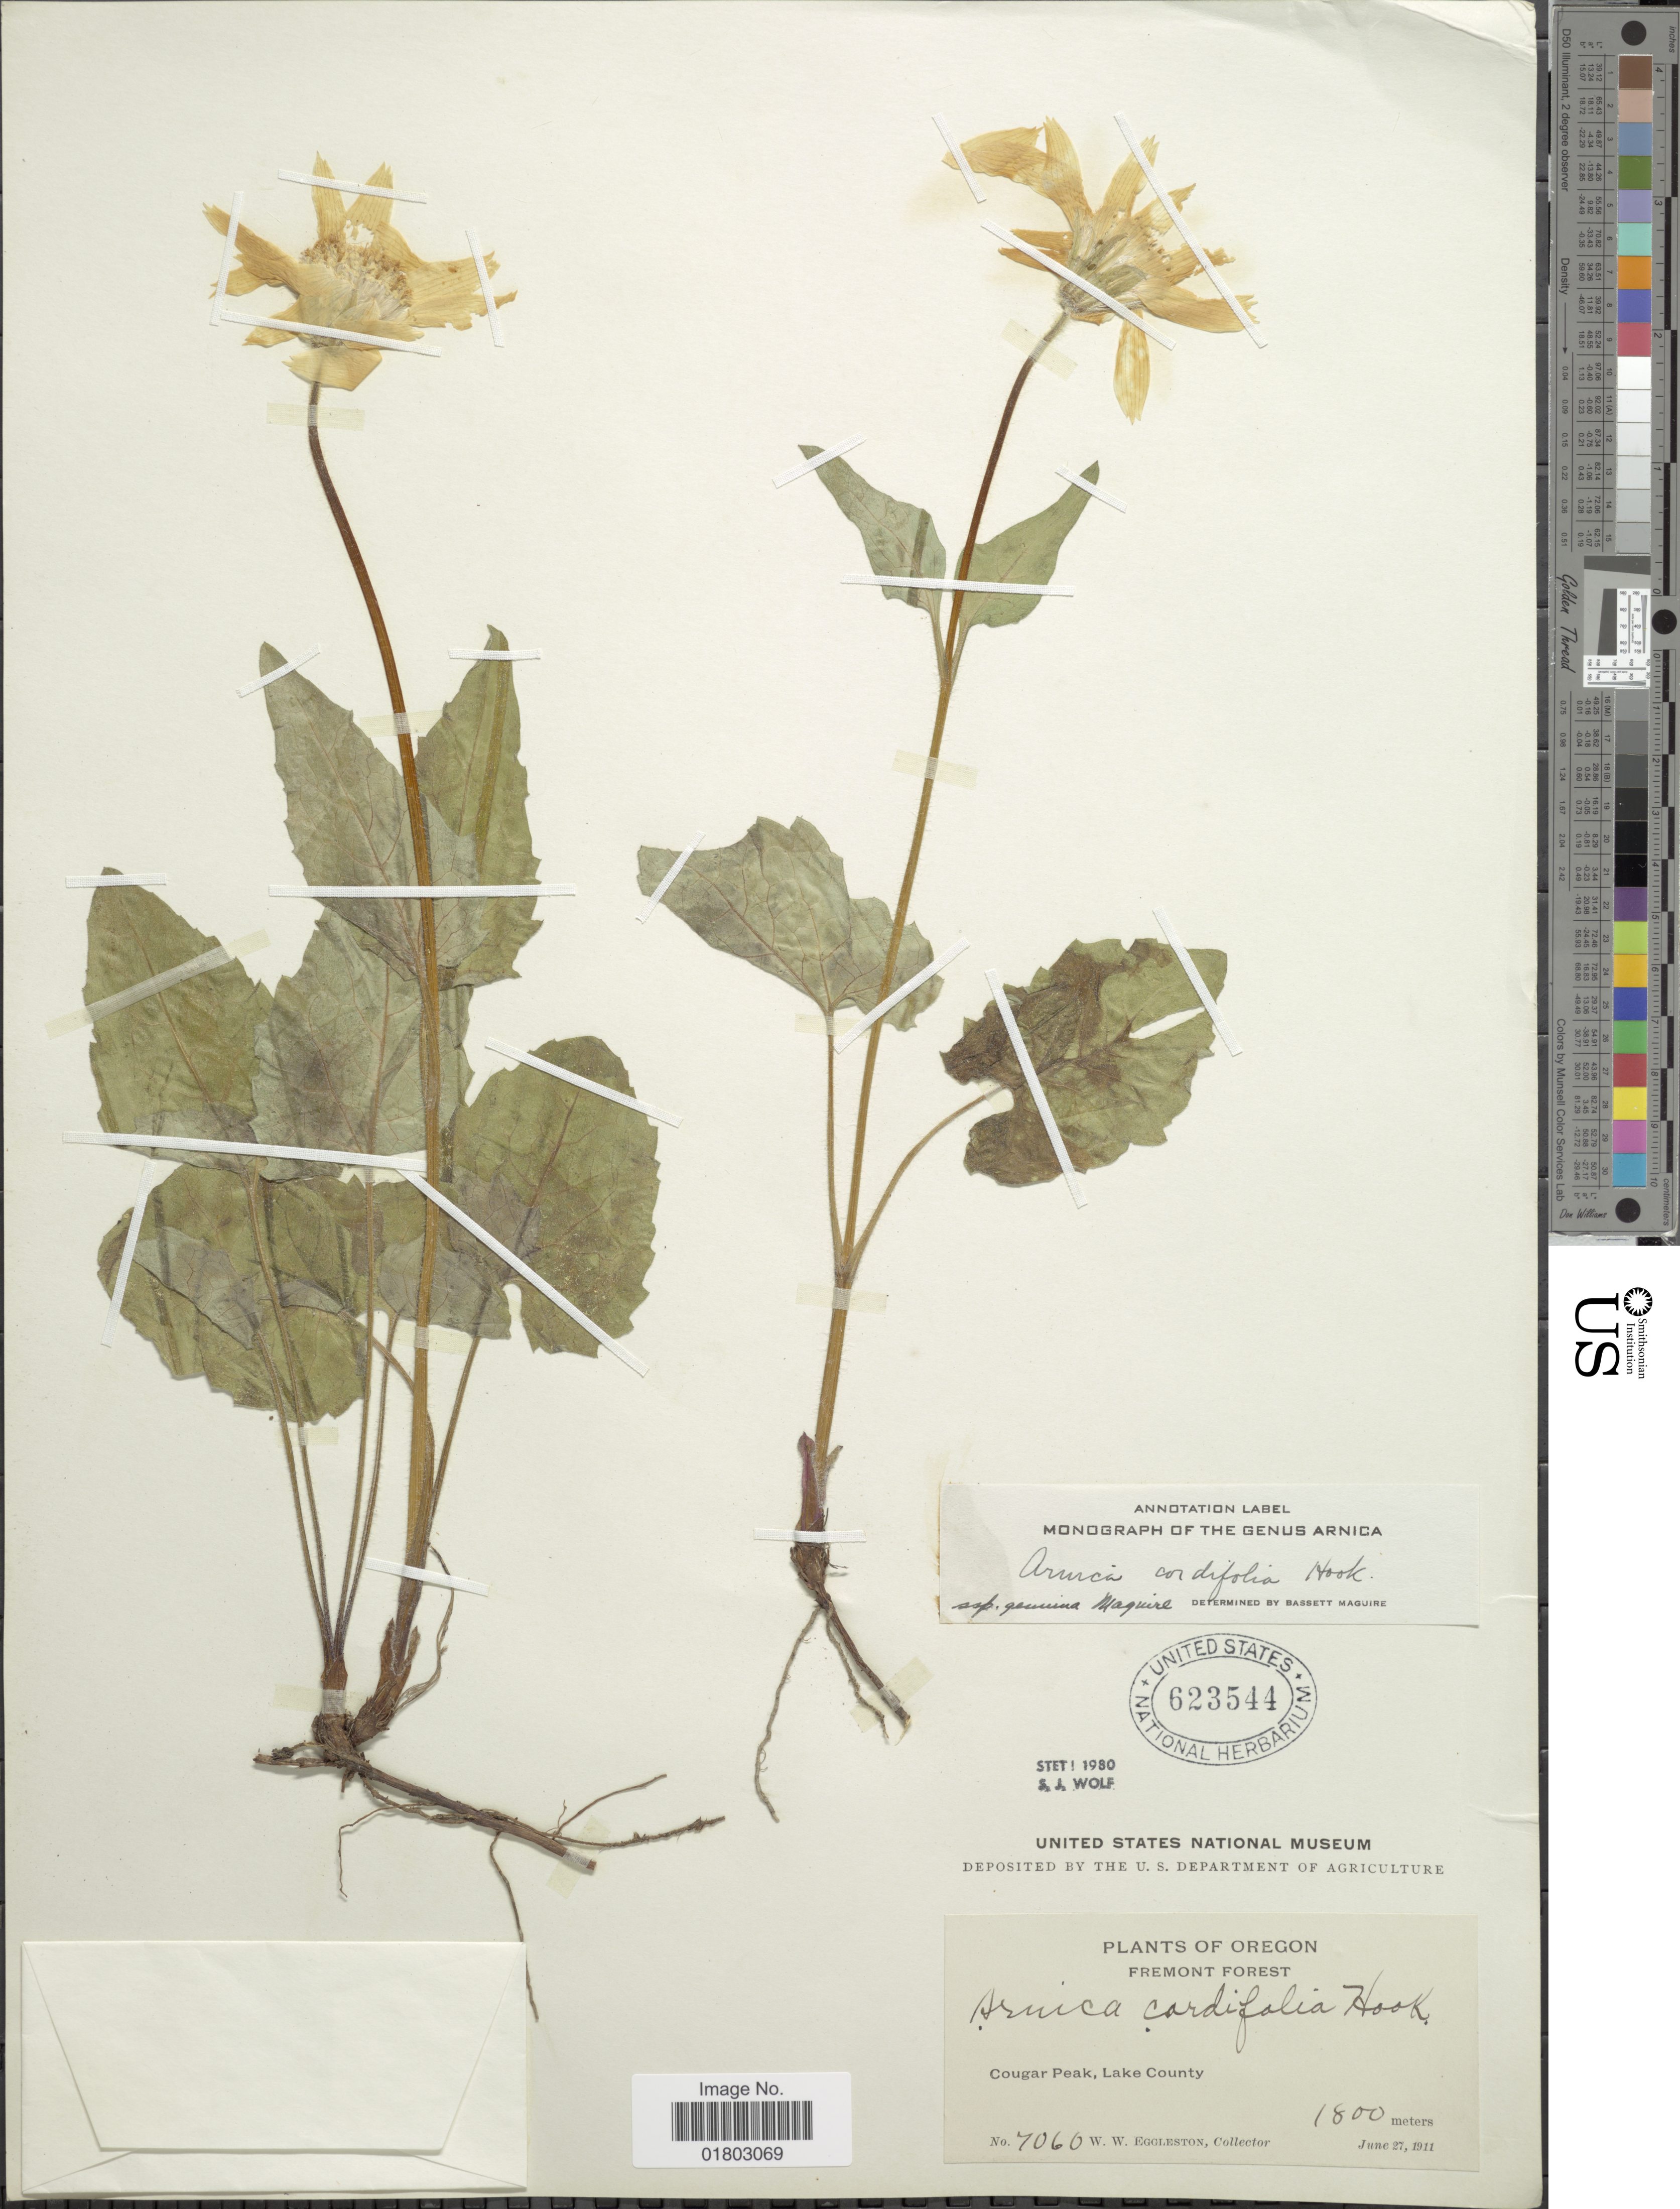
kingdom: Plantae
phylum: Tracheophyta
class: Magnoliopsida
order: Asterales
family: Asteraceae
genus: Arnica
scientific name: Arnica cordifolia subsp. genuina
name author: Maguire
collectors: W. W. Eggleston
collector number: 7060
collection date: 1911-06-27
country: United States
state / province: Oregon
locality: Fremont Forest, Cougar peak, Lake County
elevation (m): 1800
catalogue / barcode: US 623544